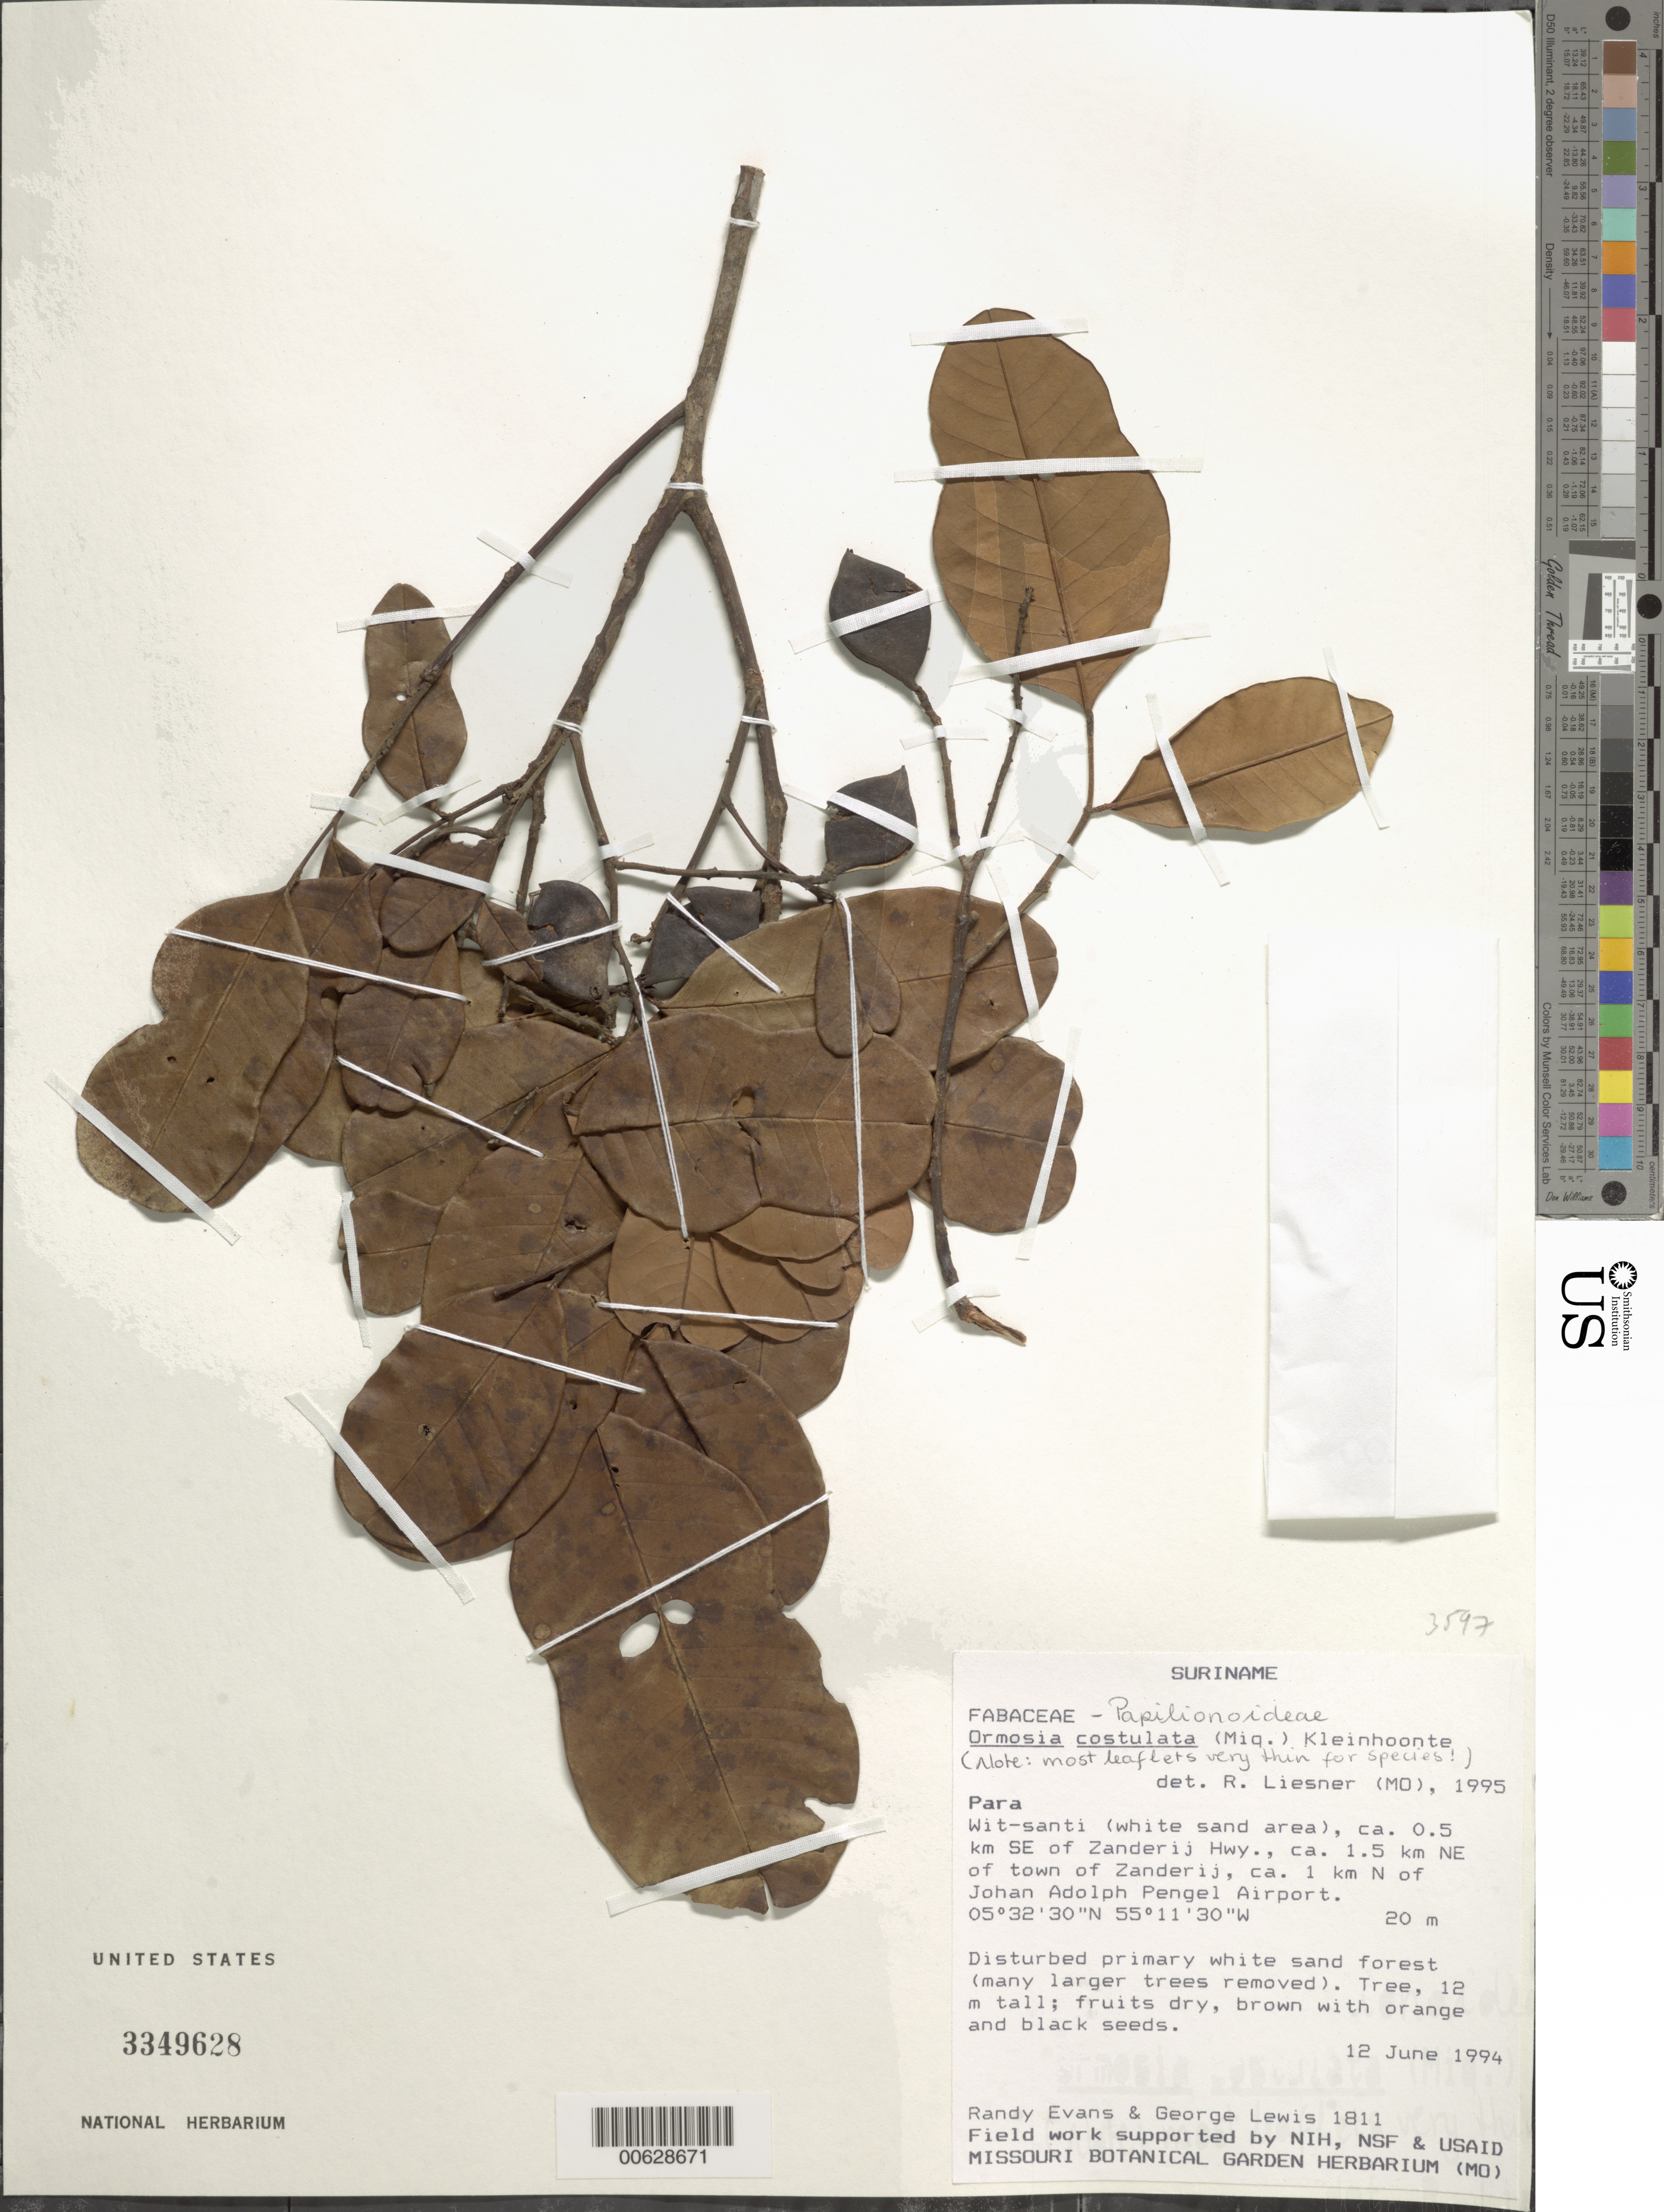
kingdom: Plantae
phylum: Tracheophyta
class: Magnoliopsida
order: Fabales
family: Fabaceae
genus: Ormosia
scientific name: Ormosia costulata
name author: (Miq.) Kleinhoonte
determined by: Liesner, R. L.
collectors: R. Evans & G. Lewis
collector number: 1811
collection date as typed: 16-Jun-94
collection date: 1994-06-16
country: Suriname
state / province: Para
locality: Wit-santi, ca. 0.5 km SE of Zanderij Hwy., 1.5 km NE of town of Zanderij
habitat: Disturbed primary white sand forest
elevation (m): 20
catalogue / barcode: US 3349628